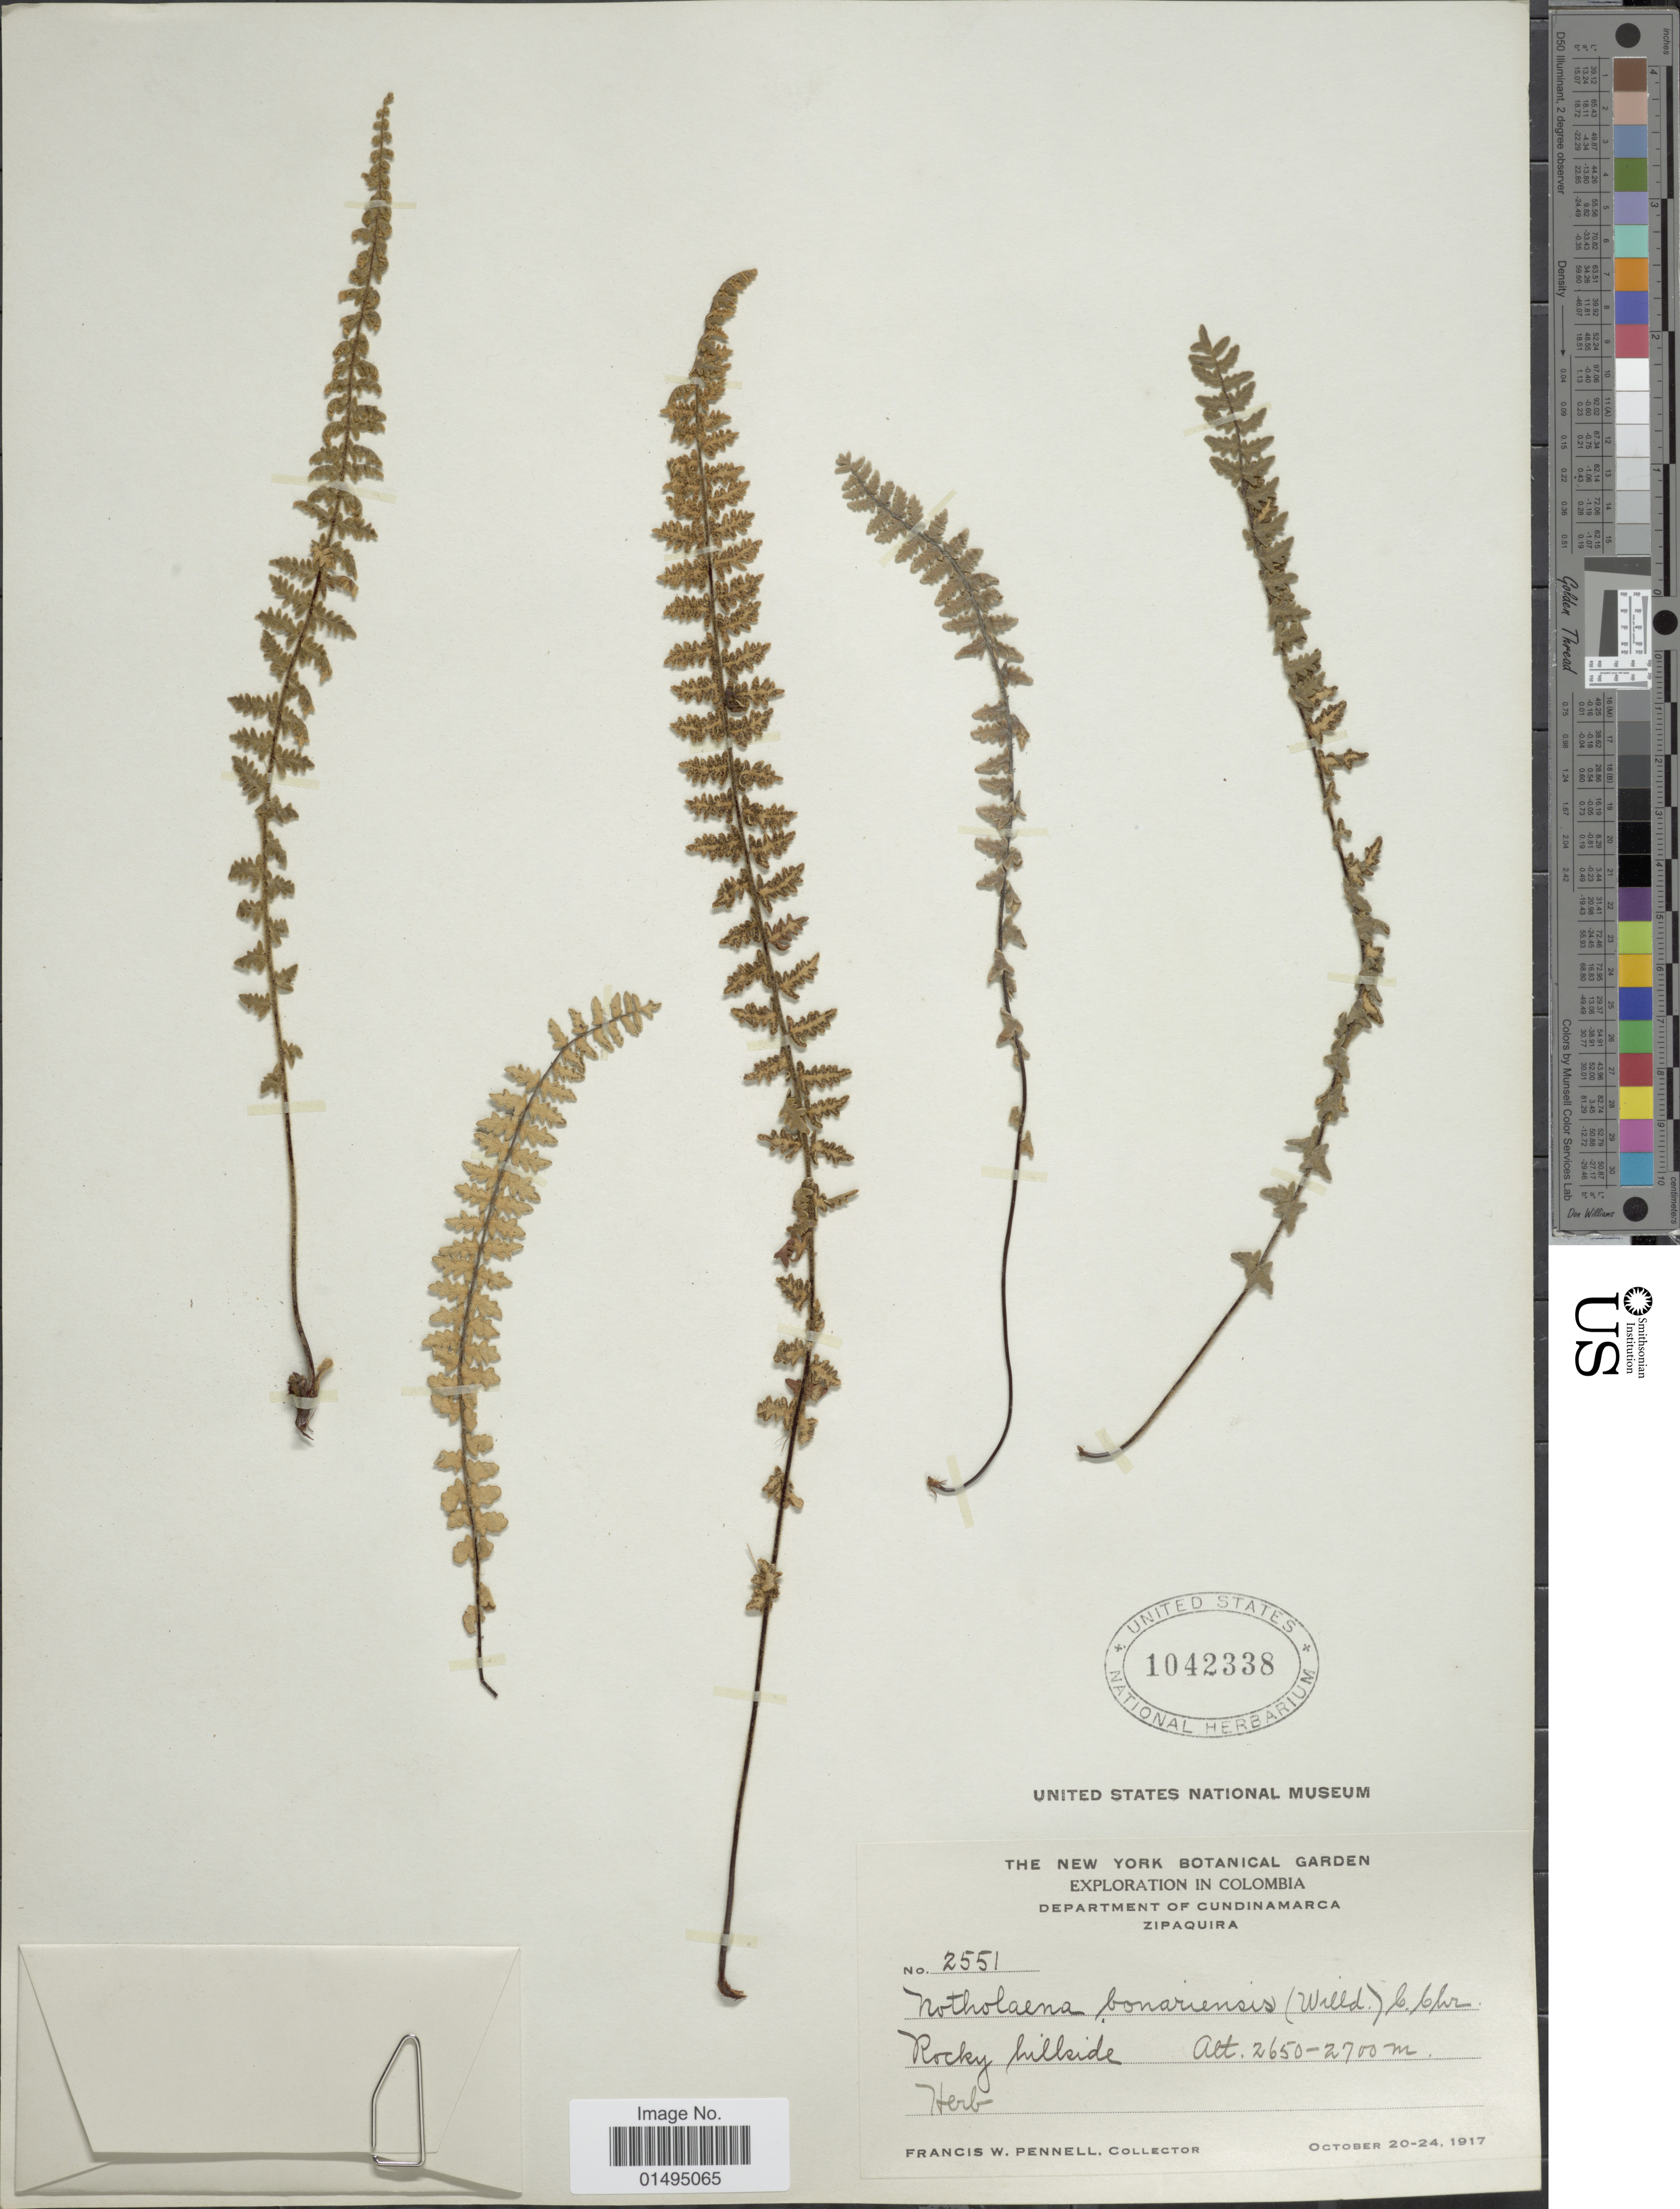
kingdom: Plantae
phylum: Tracheophyta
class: Polypodiopsida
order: Polypodiales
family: Pteridaceae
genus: Myriopteris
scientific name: Myriopteris aurea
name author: (Poir.) Grusz & Windham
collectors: F. W. Pennell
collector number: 2551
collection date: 1917-10-20/1917-10-24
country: Colombia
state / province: Cundinamarca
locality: Department of Cundinamarca, Zipaquira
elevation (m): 2650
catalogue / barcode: US 1042338